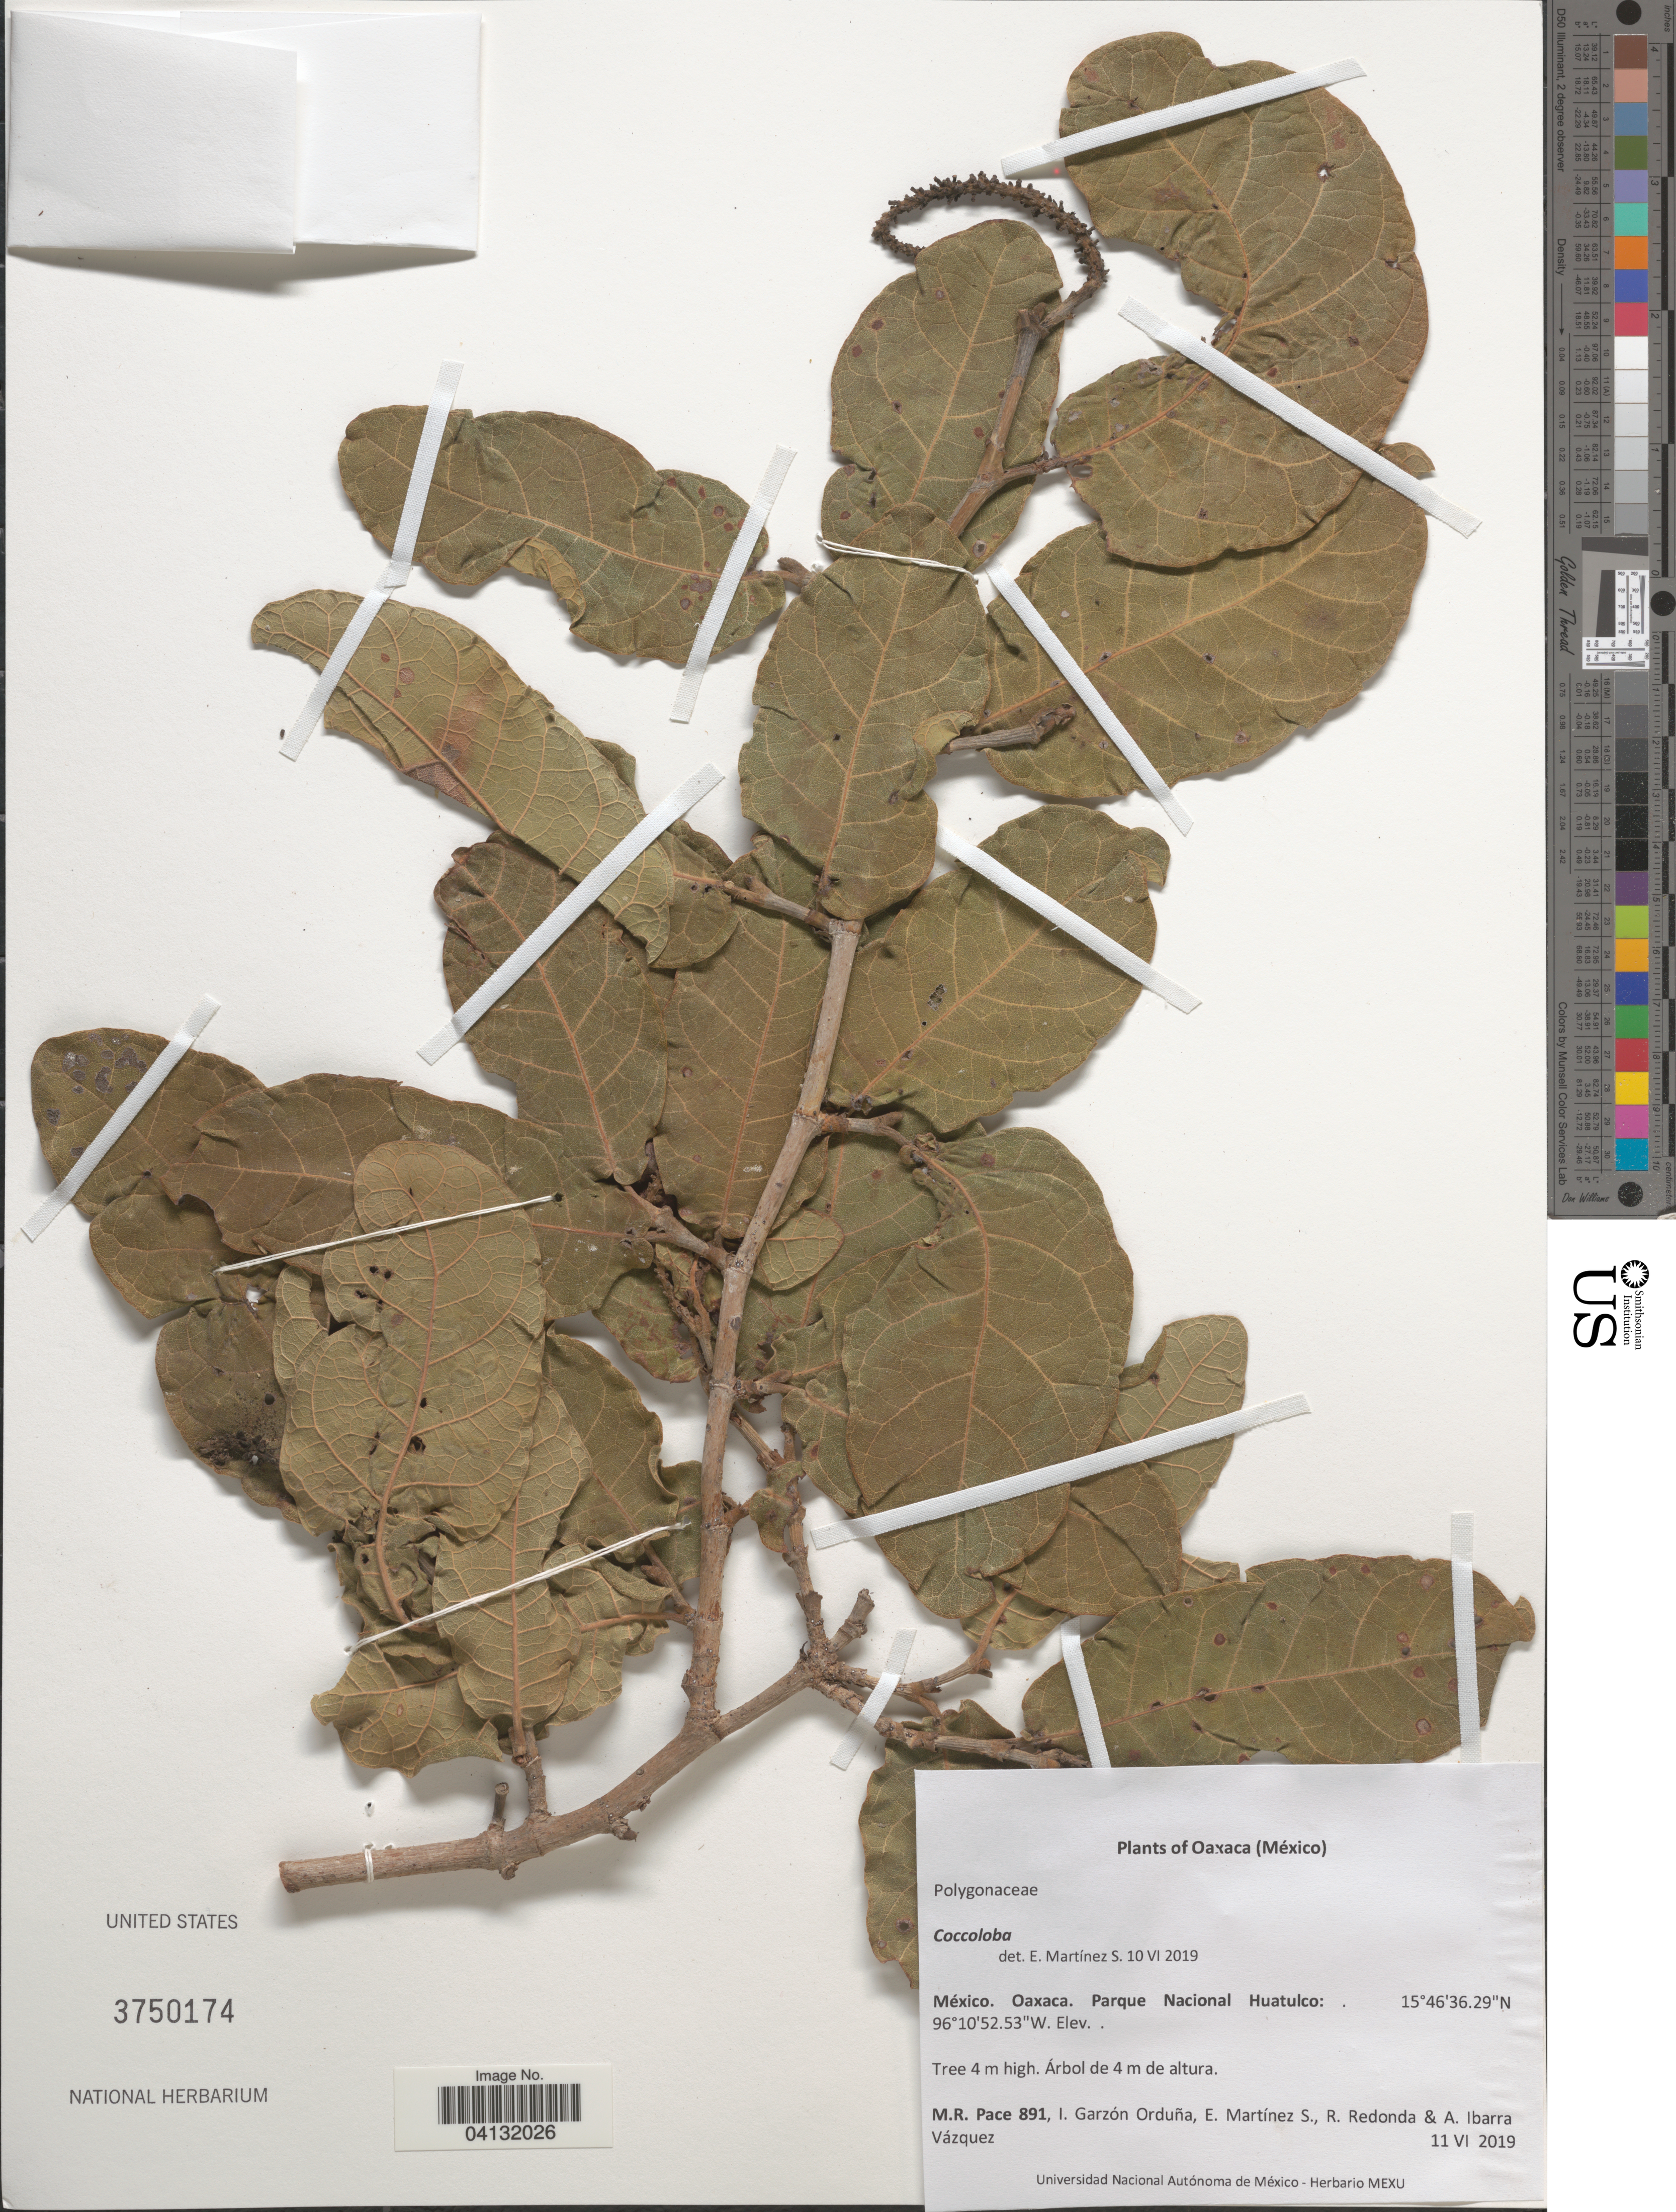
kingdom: Plantae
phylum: Tracheophyta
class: Magnoliopsida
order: Caryophyllales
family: Polygonaceae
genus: Coccoloba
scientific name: Coccoloba sp.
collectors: M. R. Pace, I. Garzón Orduna, E. M. Martínez S., R. Redonda & A. Ibarra Vázquez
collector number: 891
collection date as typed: Transcribed d/m/y: 11/6/2019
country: Mexico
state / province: Oaxaca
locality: Parque Nacional Huatulco.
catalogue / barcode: US 3750174